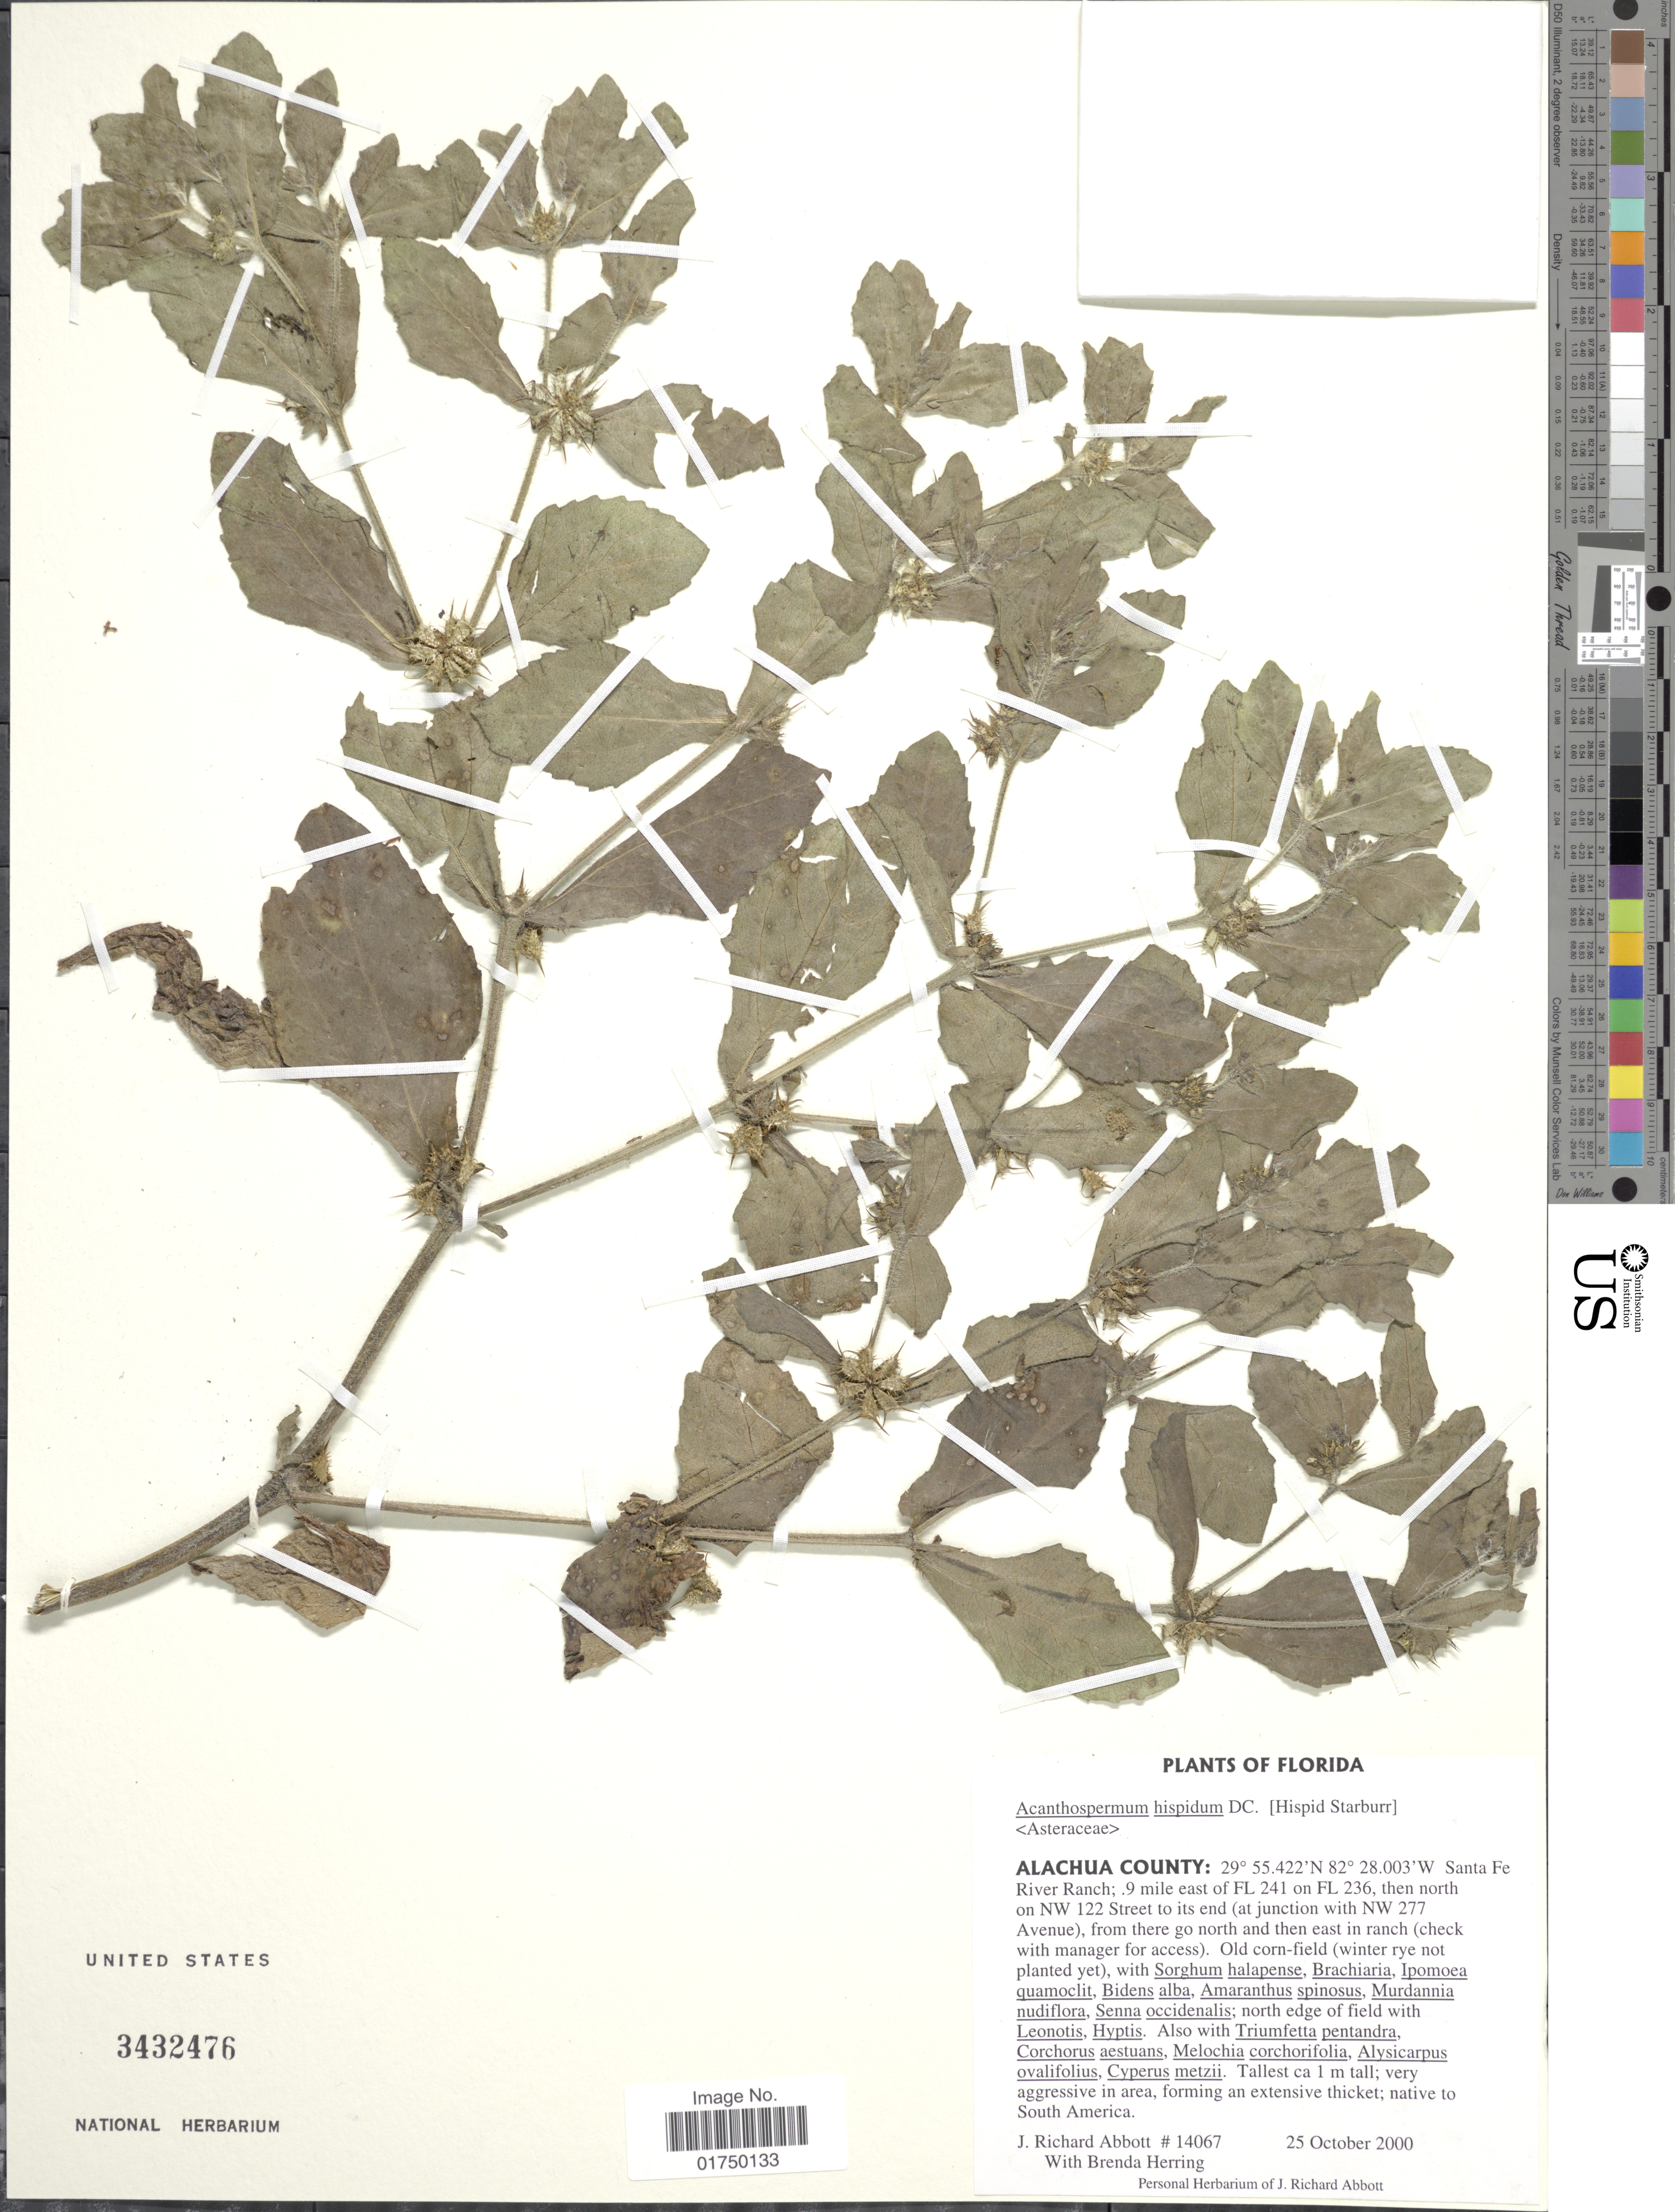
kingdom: Plantae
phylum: Tracheophyta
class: Magnoliopsida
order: Asterales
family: Asteraceae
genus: Acanthospermum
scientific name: Acanthospermum hispidum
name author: DC.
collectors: J. R. Abbott & B. Herring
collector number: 14067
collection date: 2000-10-25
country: United States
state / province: Florida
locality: Alachua County: Santa Fe River Ranch; 9 mile east of FL 241 on FL 236, then north on NW 122 Street to its end (at junction with NW 277 Avenue), from there go north and then east in ranch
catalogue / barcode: US 3432476